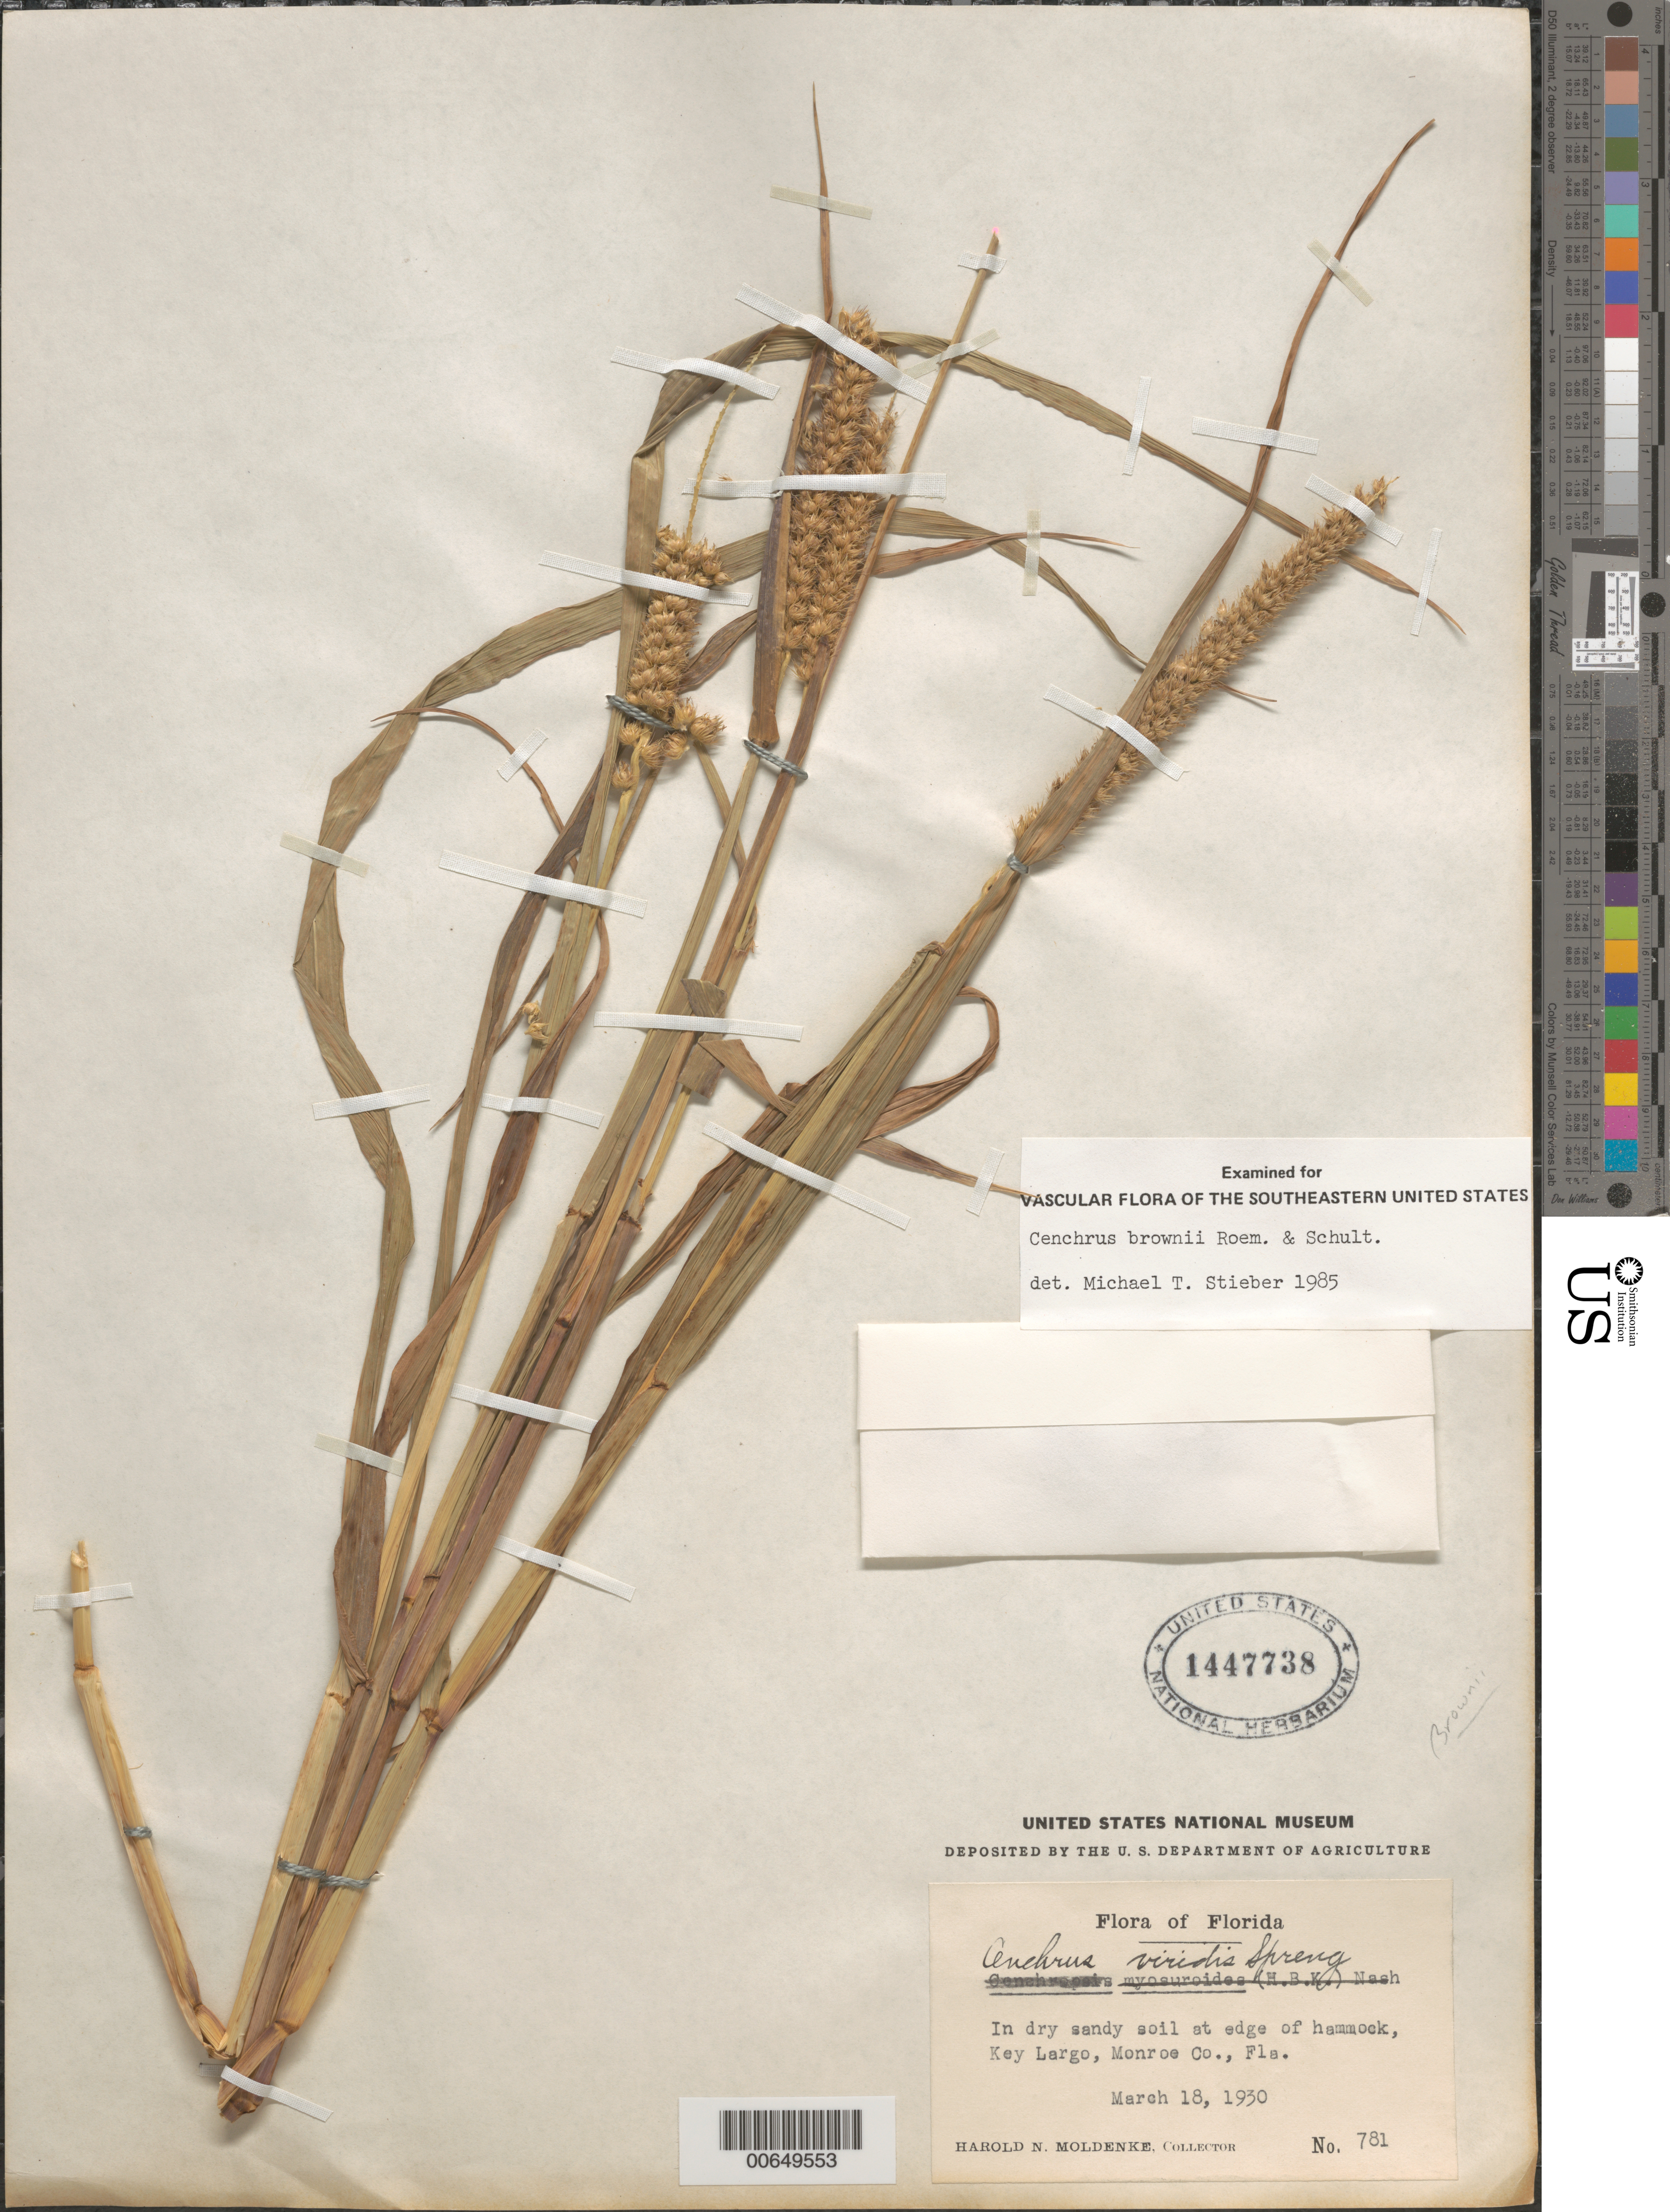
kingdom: Plantae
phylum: Tracheophyta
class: Liliopsida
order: Poales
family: Poaceae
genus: Cenchrus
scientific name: Cenchrus brownii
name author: Roem. & Schult.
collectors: H. N. Moldenke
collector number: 781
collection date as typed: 18 Mar 1930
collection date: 1930-03-18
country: United States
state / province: Florida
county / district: Monroe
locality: Key Largo.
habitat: In dry sandy soil at edge of hammock.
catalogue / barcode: US 1447738